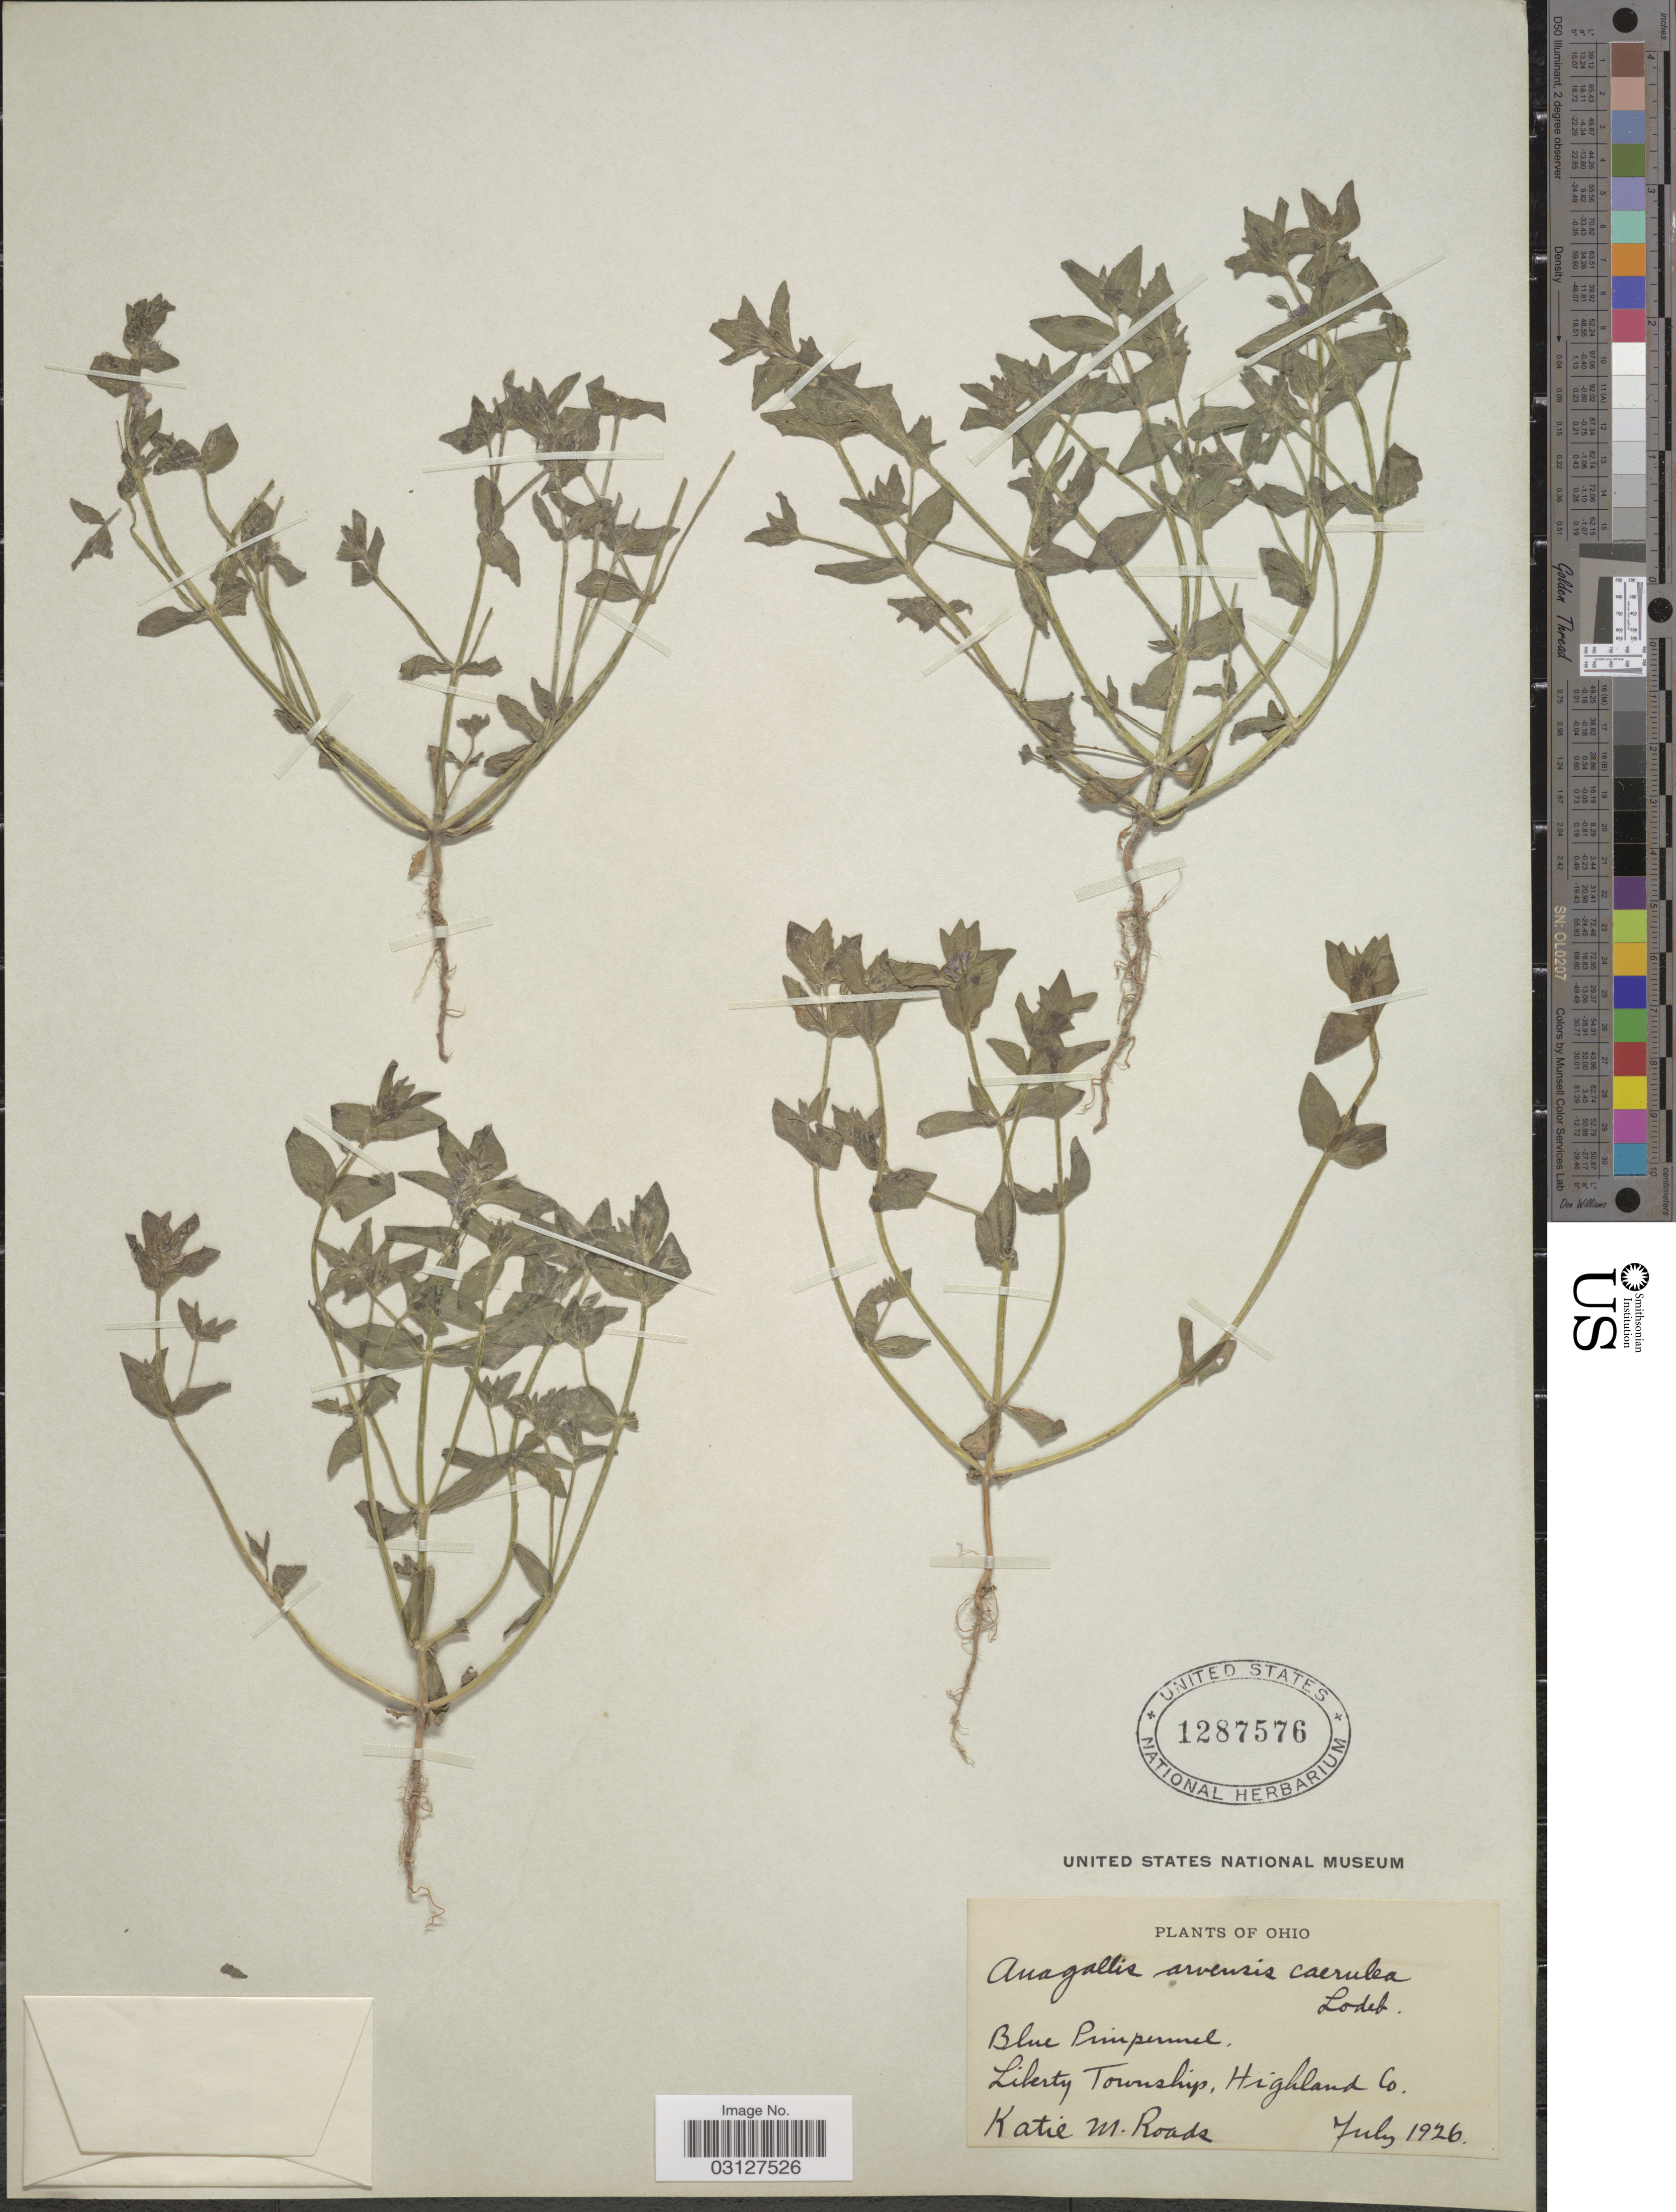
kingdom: Plantae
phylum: Tracheophyta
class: Magnoliopsida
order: Ericales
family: Primulaceae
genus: Anagallis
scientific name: Anagallis arvensis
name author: L.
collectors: K. Roads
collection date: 1926-07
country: United States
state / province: Ohio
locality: Blue Pimpennel. Liberty Township, Highland Co.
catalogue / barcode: US 1287576